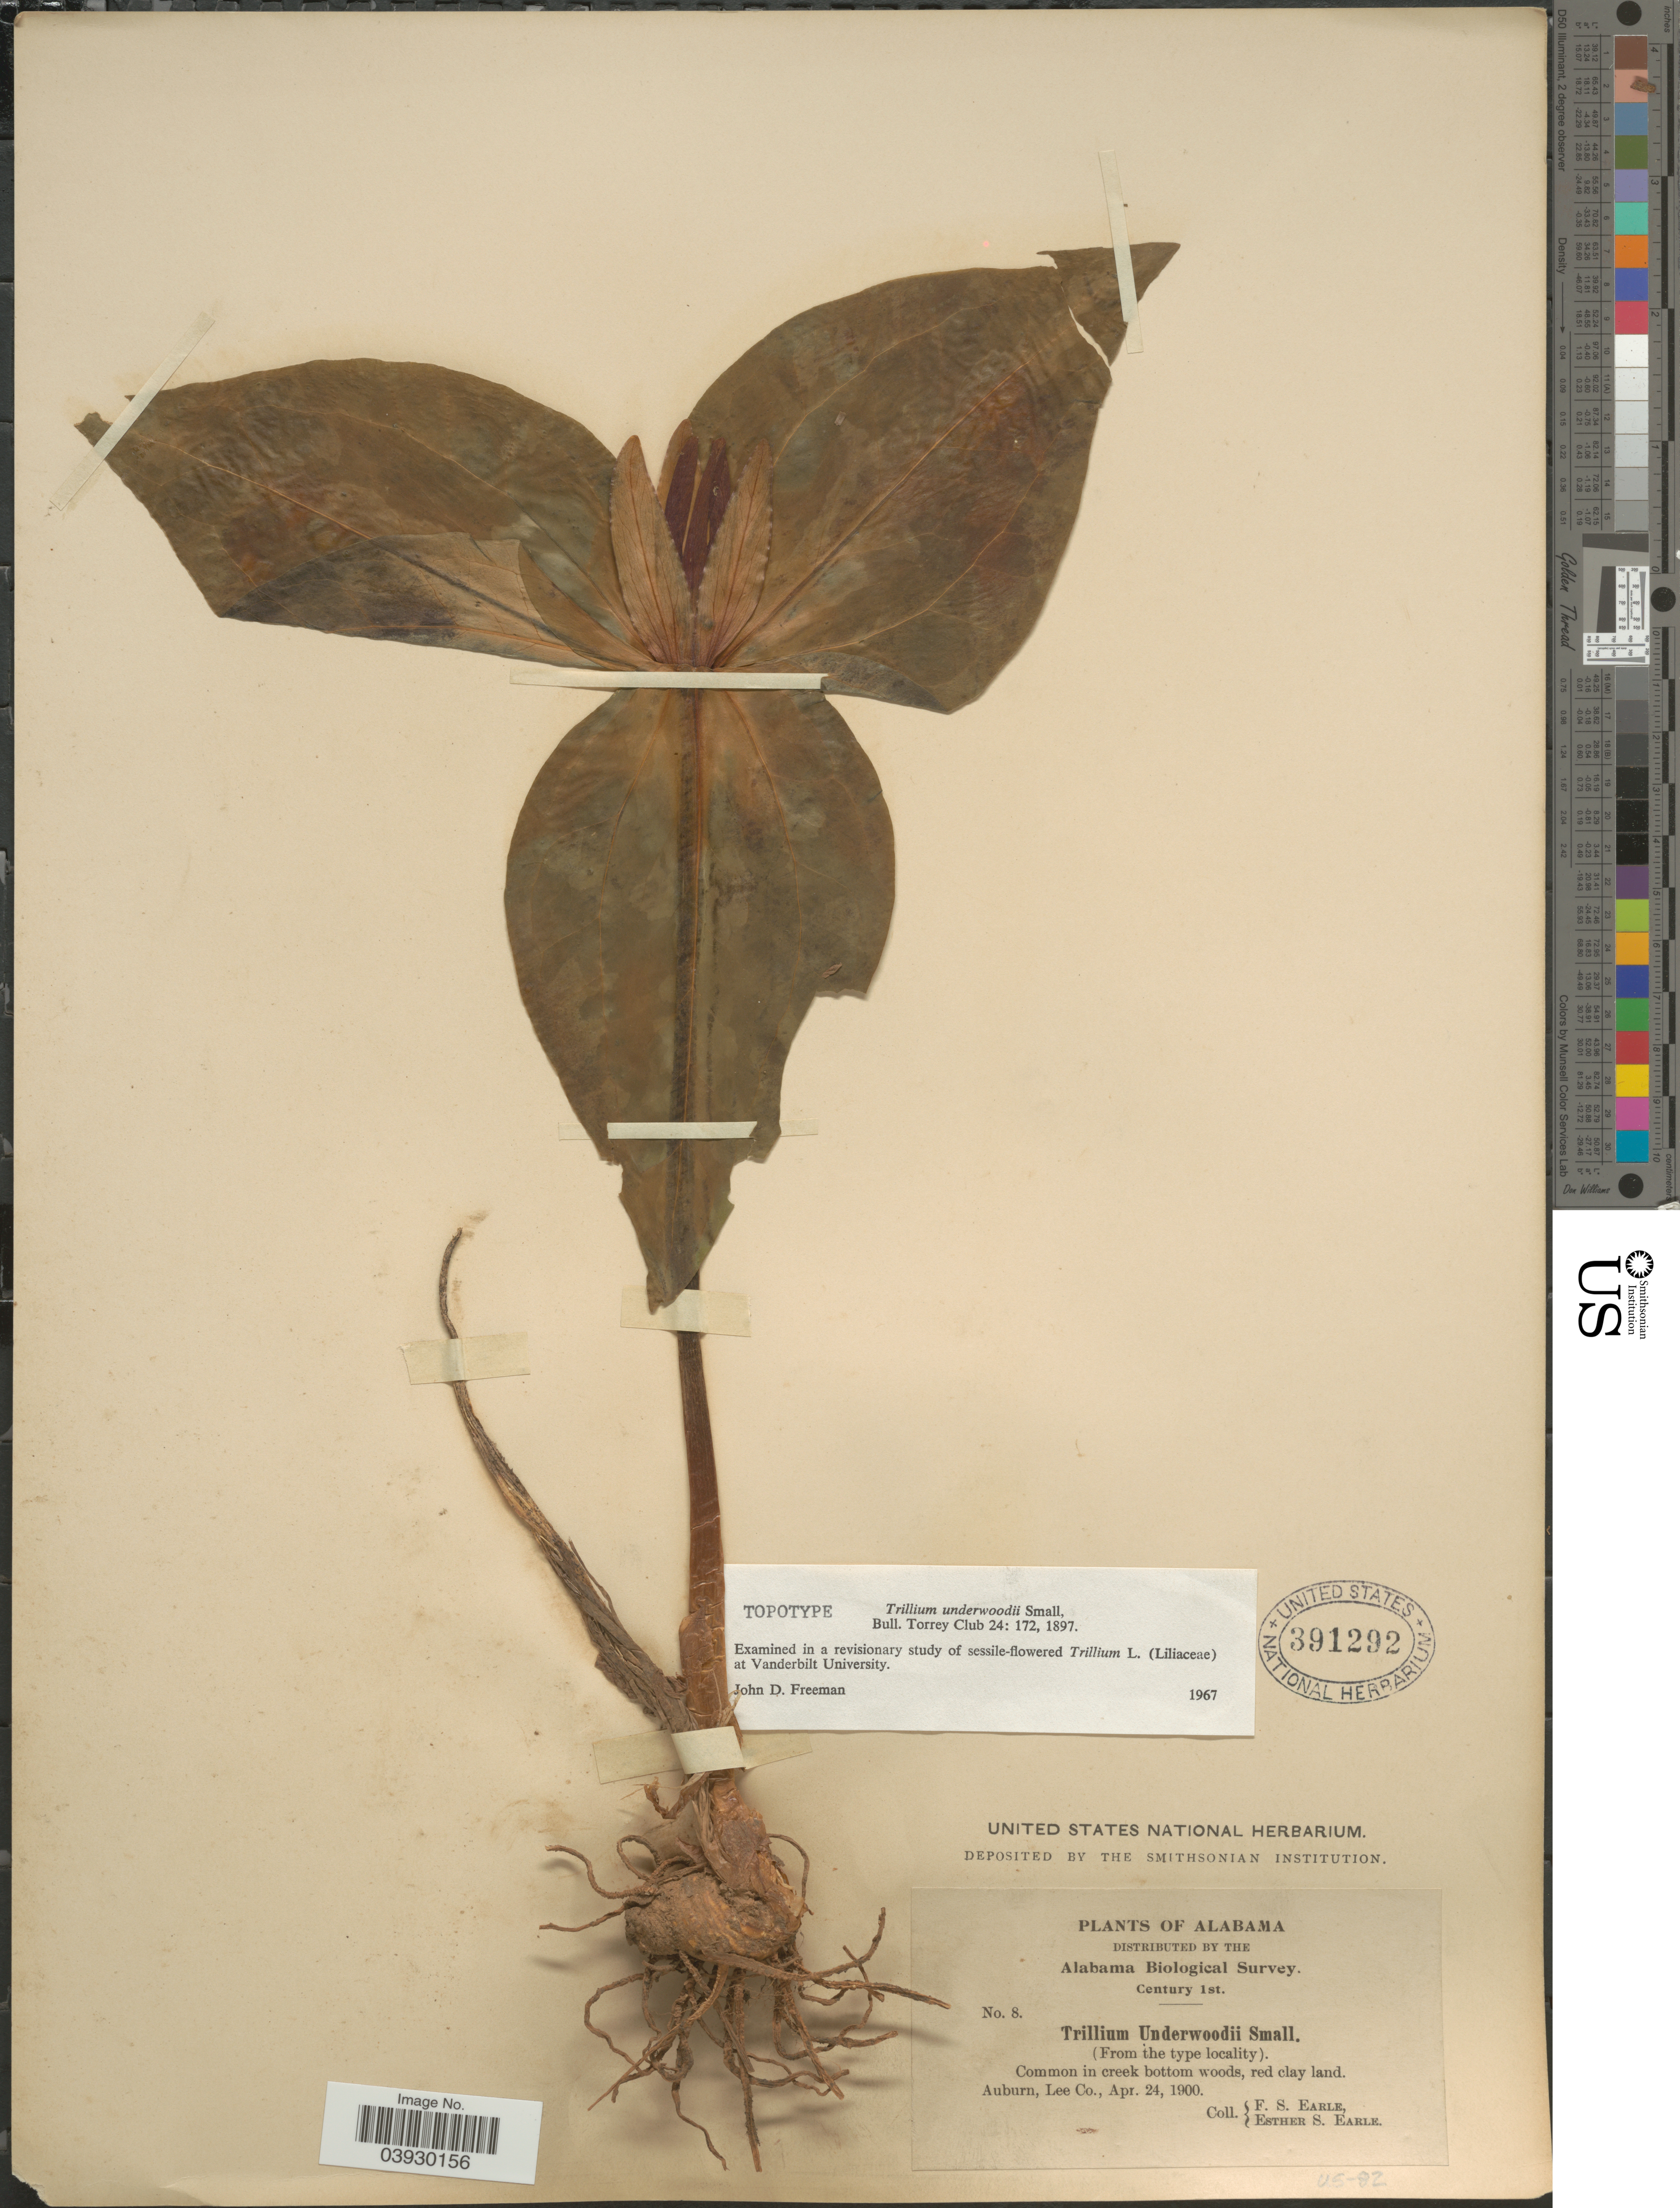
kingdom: Plantae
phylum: Tracheophyta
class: Liliopsida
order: Liliales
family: Melanthiaceae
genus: Trillium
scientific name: Trillium underwoodii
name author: Small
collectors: F. S. Earle & E. S. Earle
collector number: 8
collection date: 1900-04-24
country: United States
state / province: Alabama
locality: Auburn, Lee Co.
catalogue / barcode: US 391292